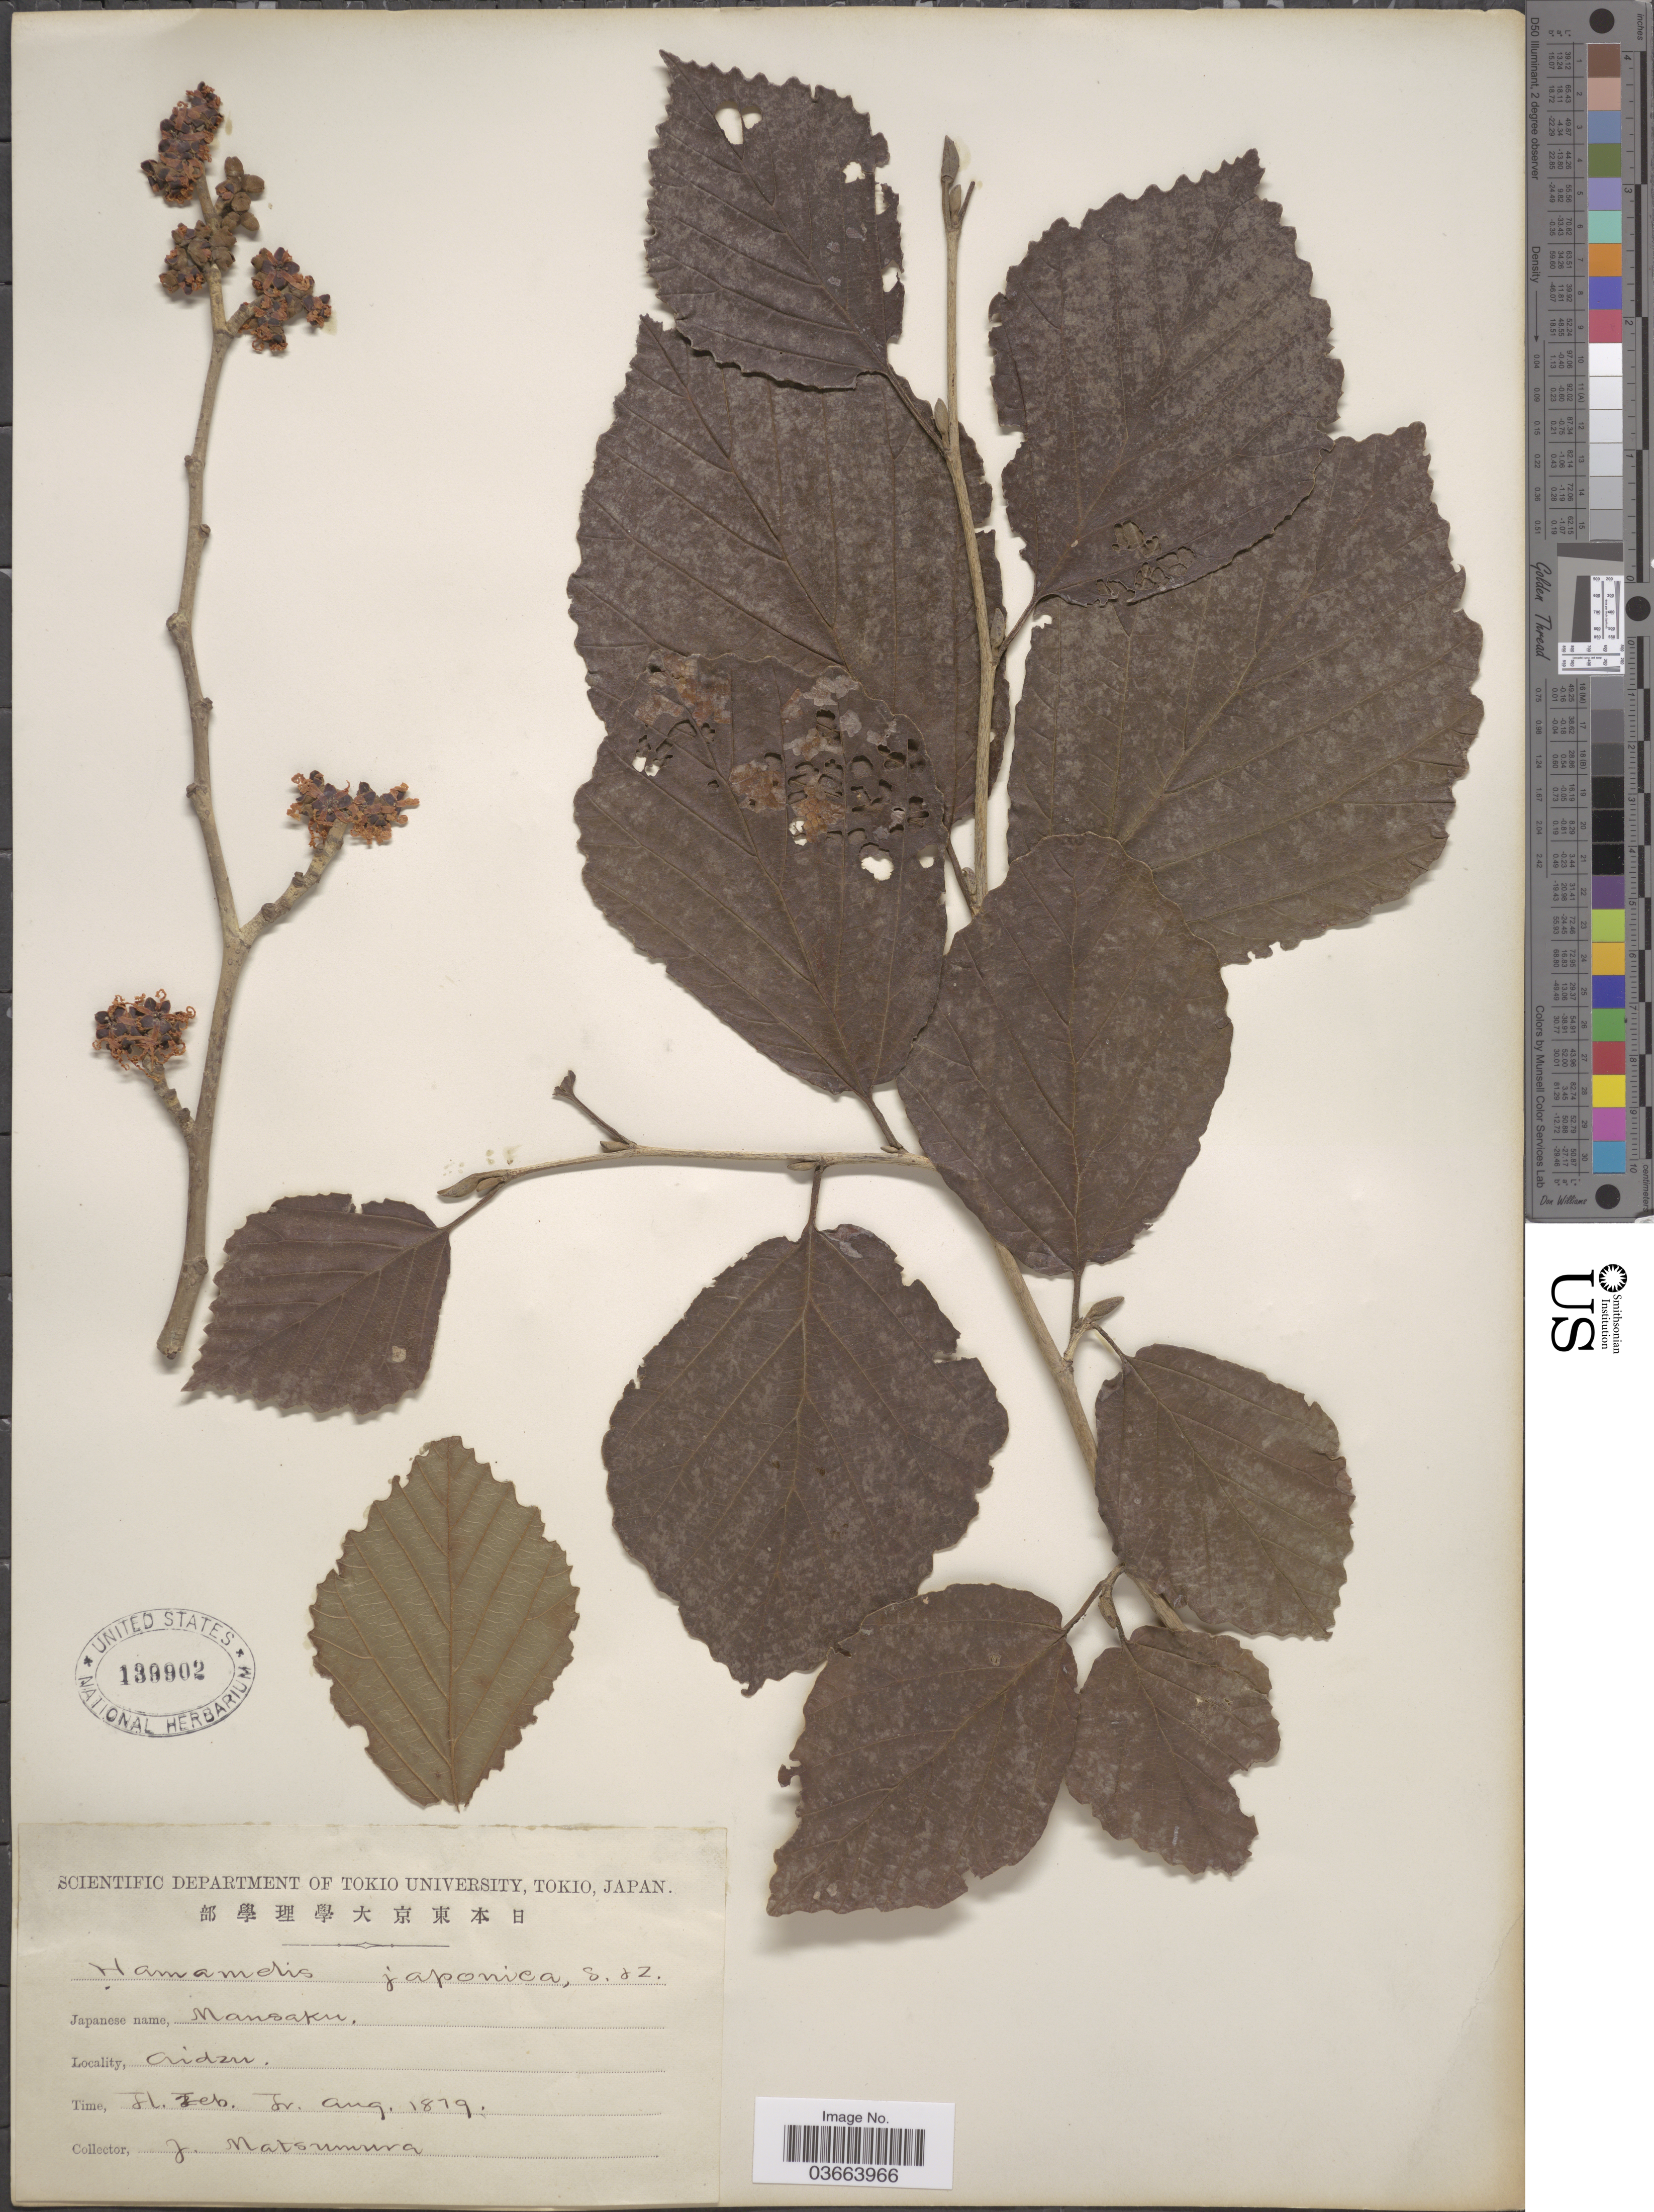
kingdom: Plantae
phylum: Tracheophyta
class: Magnoliopsida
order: Saxifragales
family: Hamamelidaceae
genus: Hamamelis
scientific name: Hamamelis japonica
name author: Siebold & Zucc.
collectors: J. Matsumura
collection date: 1879-02/1879-08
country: Japan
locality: Aidzu.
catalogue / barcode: US 139902